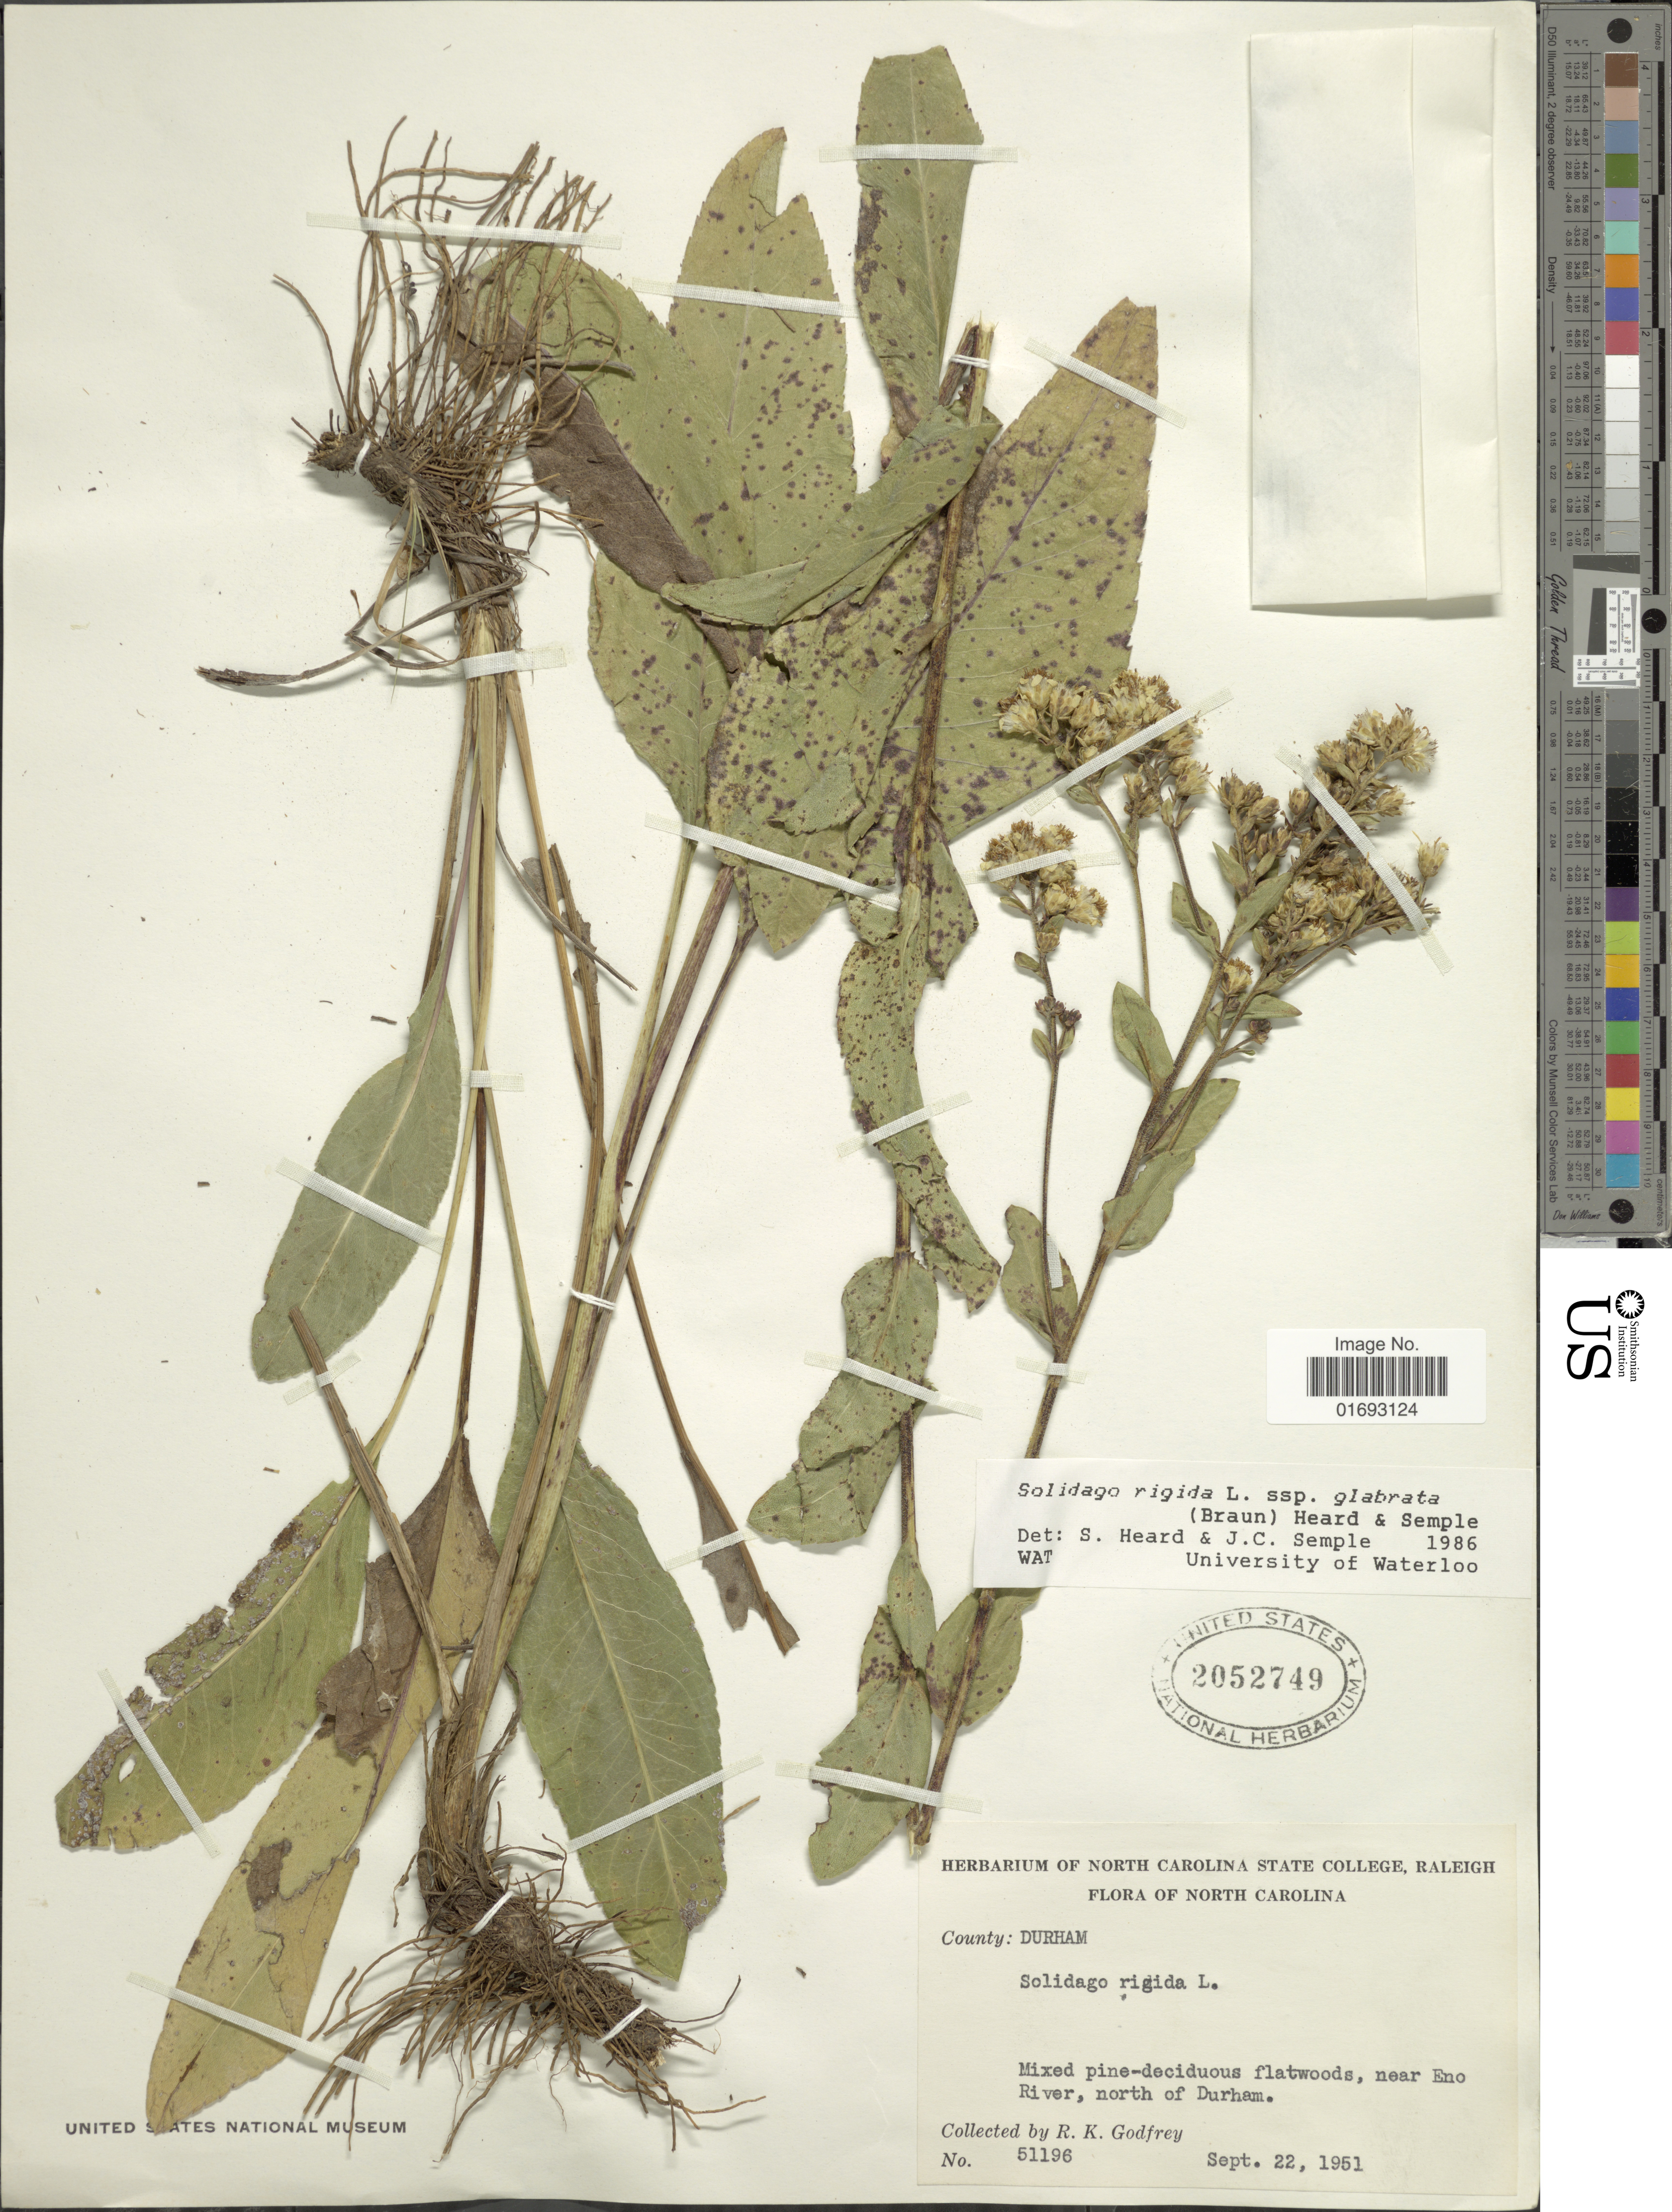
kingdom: Plantae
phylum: Tracheophyta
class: Magnoliopsida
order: Asterales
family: Asteraceae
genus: Oligoneuron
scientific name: Oligoneuron rigidum var. glabrata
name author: (E.L. Braun) G.L. Nesom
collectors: R. K. Godfrey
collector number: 51196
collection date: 1951-09-22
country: United States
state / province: North Carolina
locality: Mixed pine-deciduous flatwoods, near Eno River, north of Durham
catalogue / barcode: US 2052749